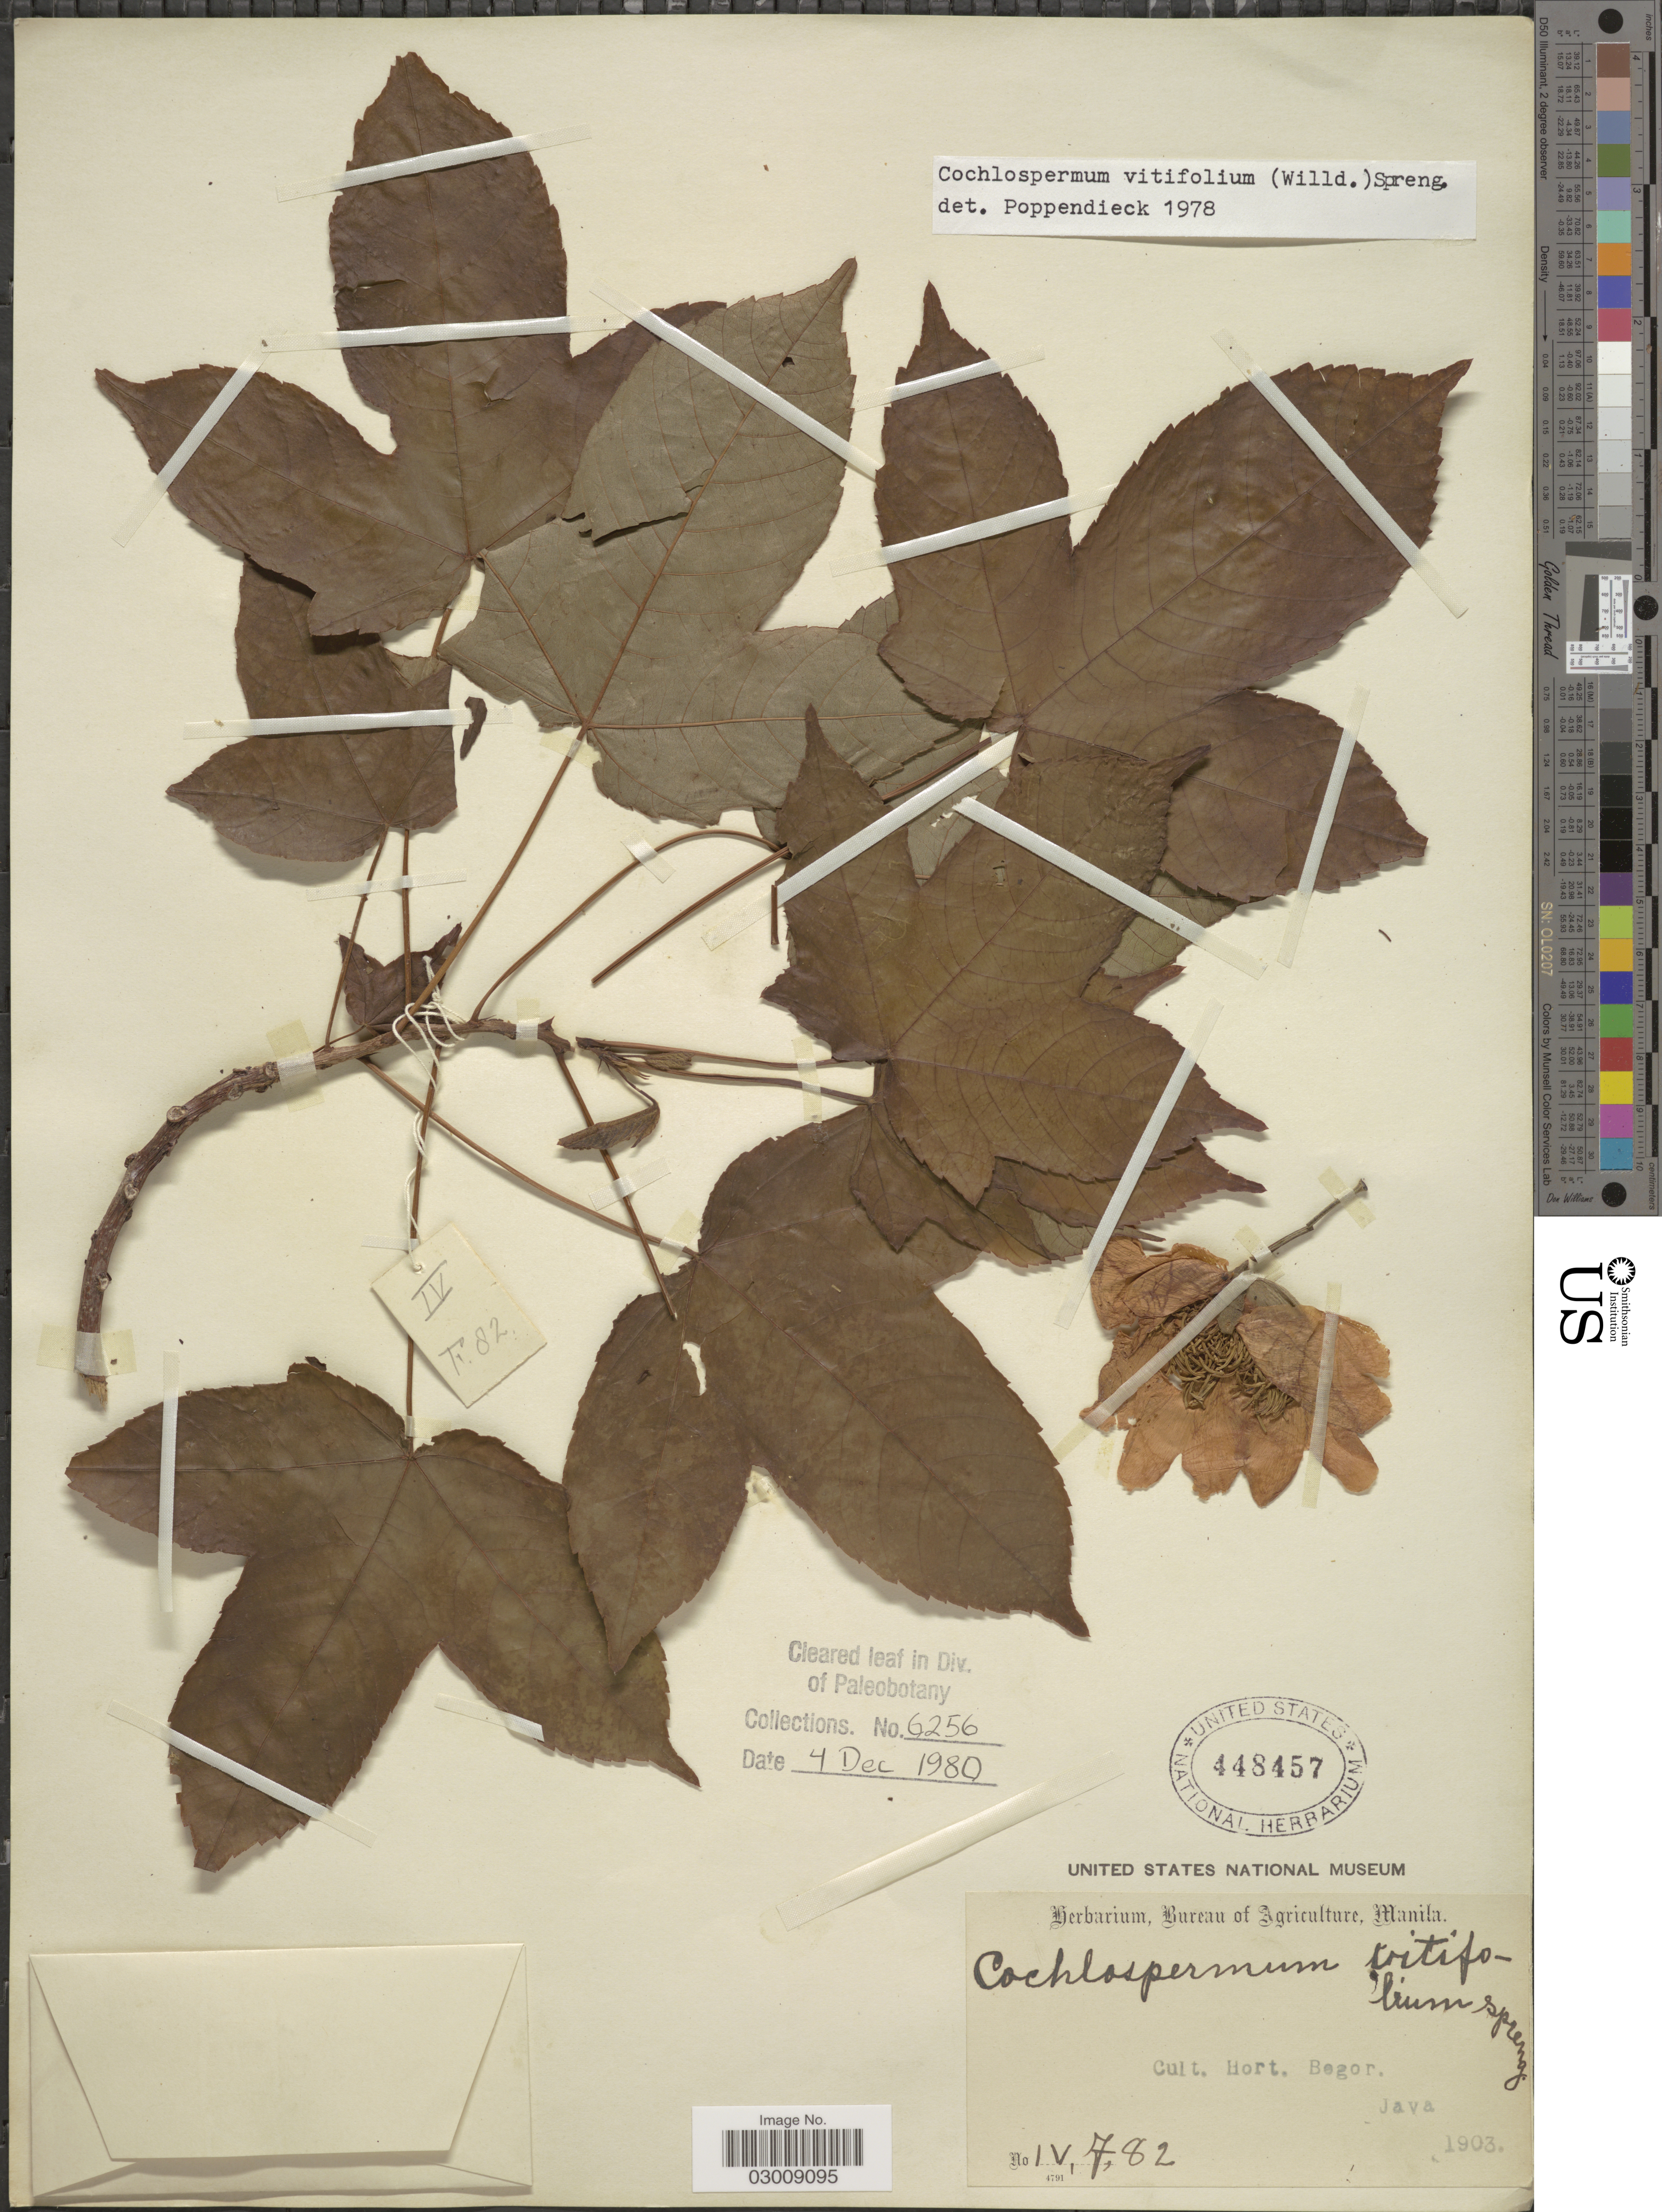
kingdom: Plantae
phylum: Tracheophyta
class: Magnoliopsida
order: Malvales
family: Cochlospermaceae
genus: Cochlospermum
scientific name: Cochlospermum vitifolium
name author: (Willd.) Spreng.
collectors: Ex herb. Bureau of Agriculture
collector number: IV,7,82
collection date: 1903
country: Indonesia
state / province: Java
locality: Hort. Bogor.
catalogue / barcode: US 448457